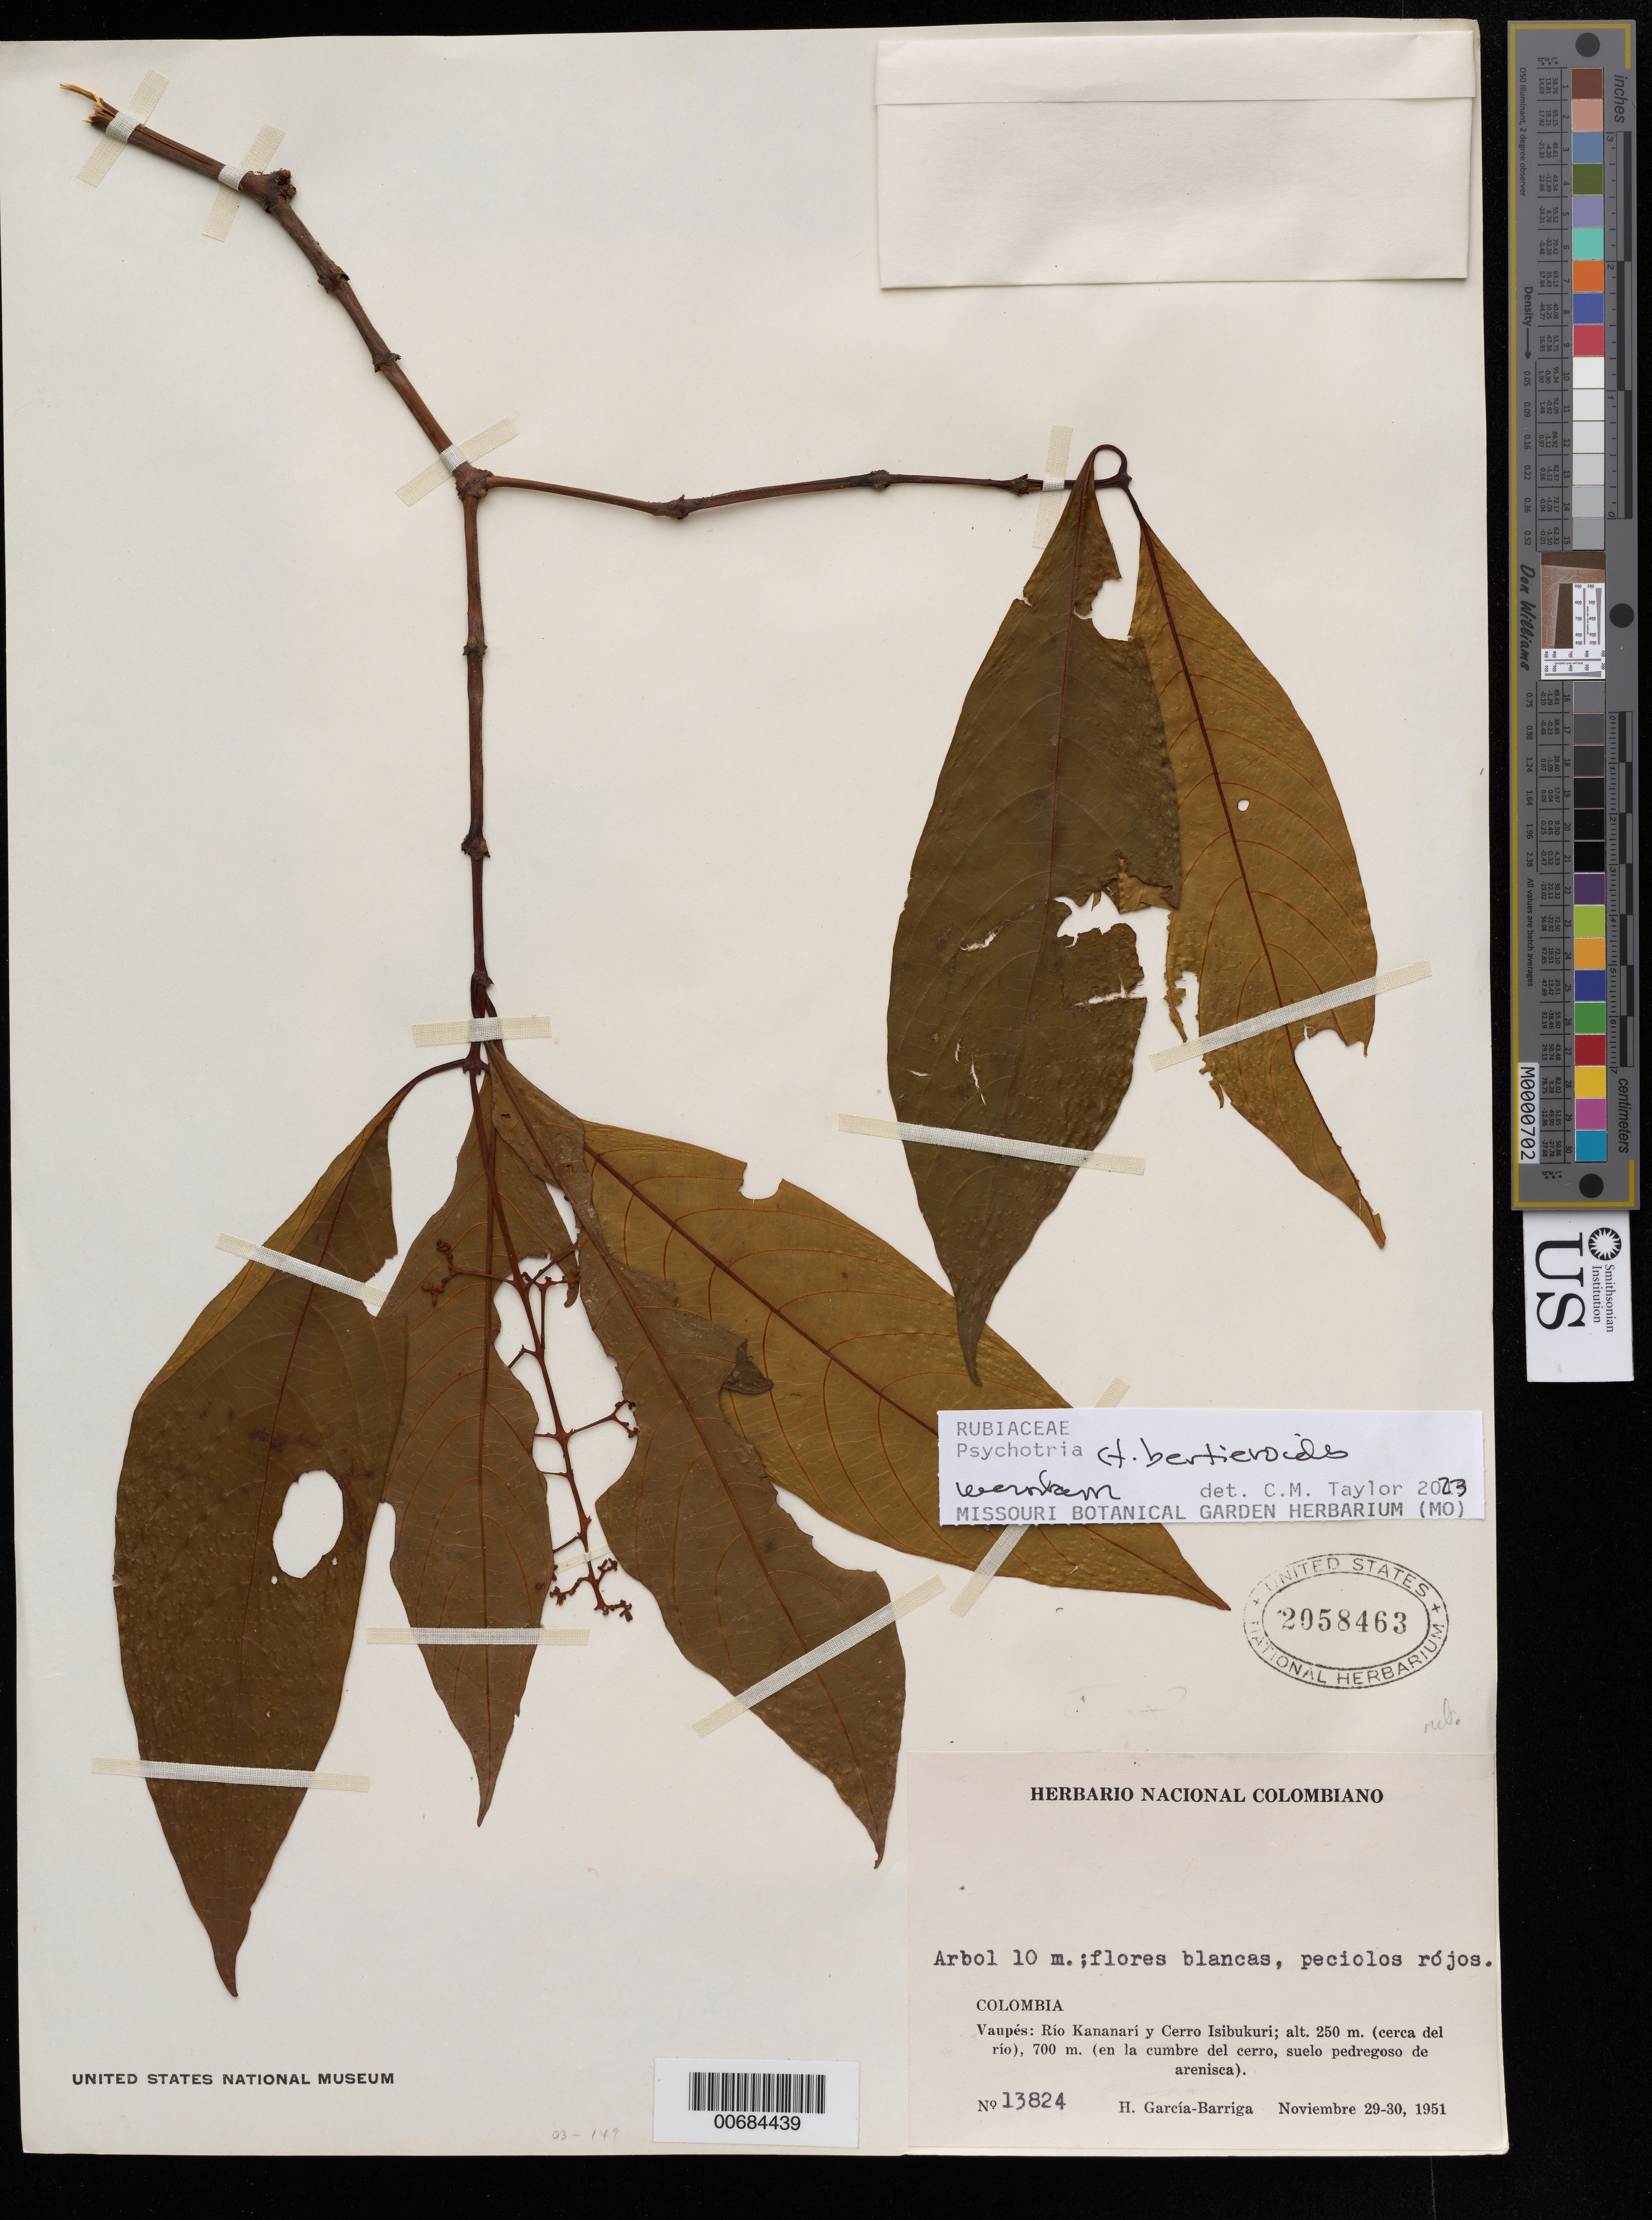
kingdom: Plantae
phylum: Tracheophyta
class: Magnoliopsida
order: Gentianales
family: Rubiaceae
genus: Psychotria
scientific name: Psychotria bertieroides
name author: Wernham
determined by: Taylor, C. M.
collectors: H. García Barriga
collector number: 13824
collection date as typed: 29-Nov-51 to 30-Nov-51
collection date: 1951-11-29/1951-11-30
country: Colombia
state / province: Vaupés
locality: Río Kananari y Cerro Isibukuri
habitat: Cumbre del cerro, suelo pedregosos de arenisca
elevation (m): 250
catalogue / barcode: US 2058463